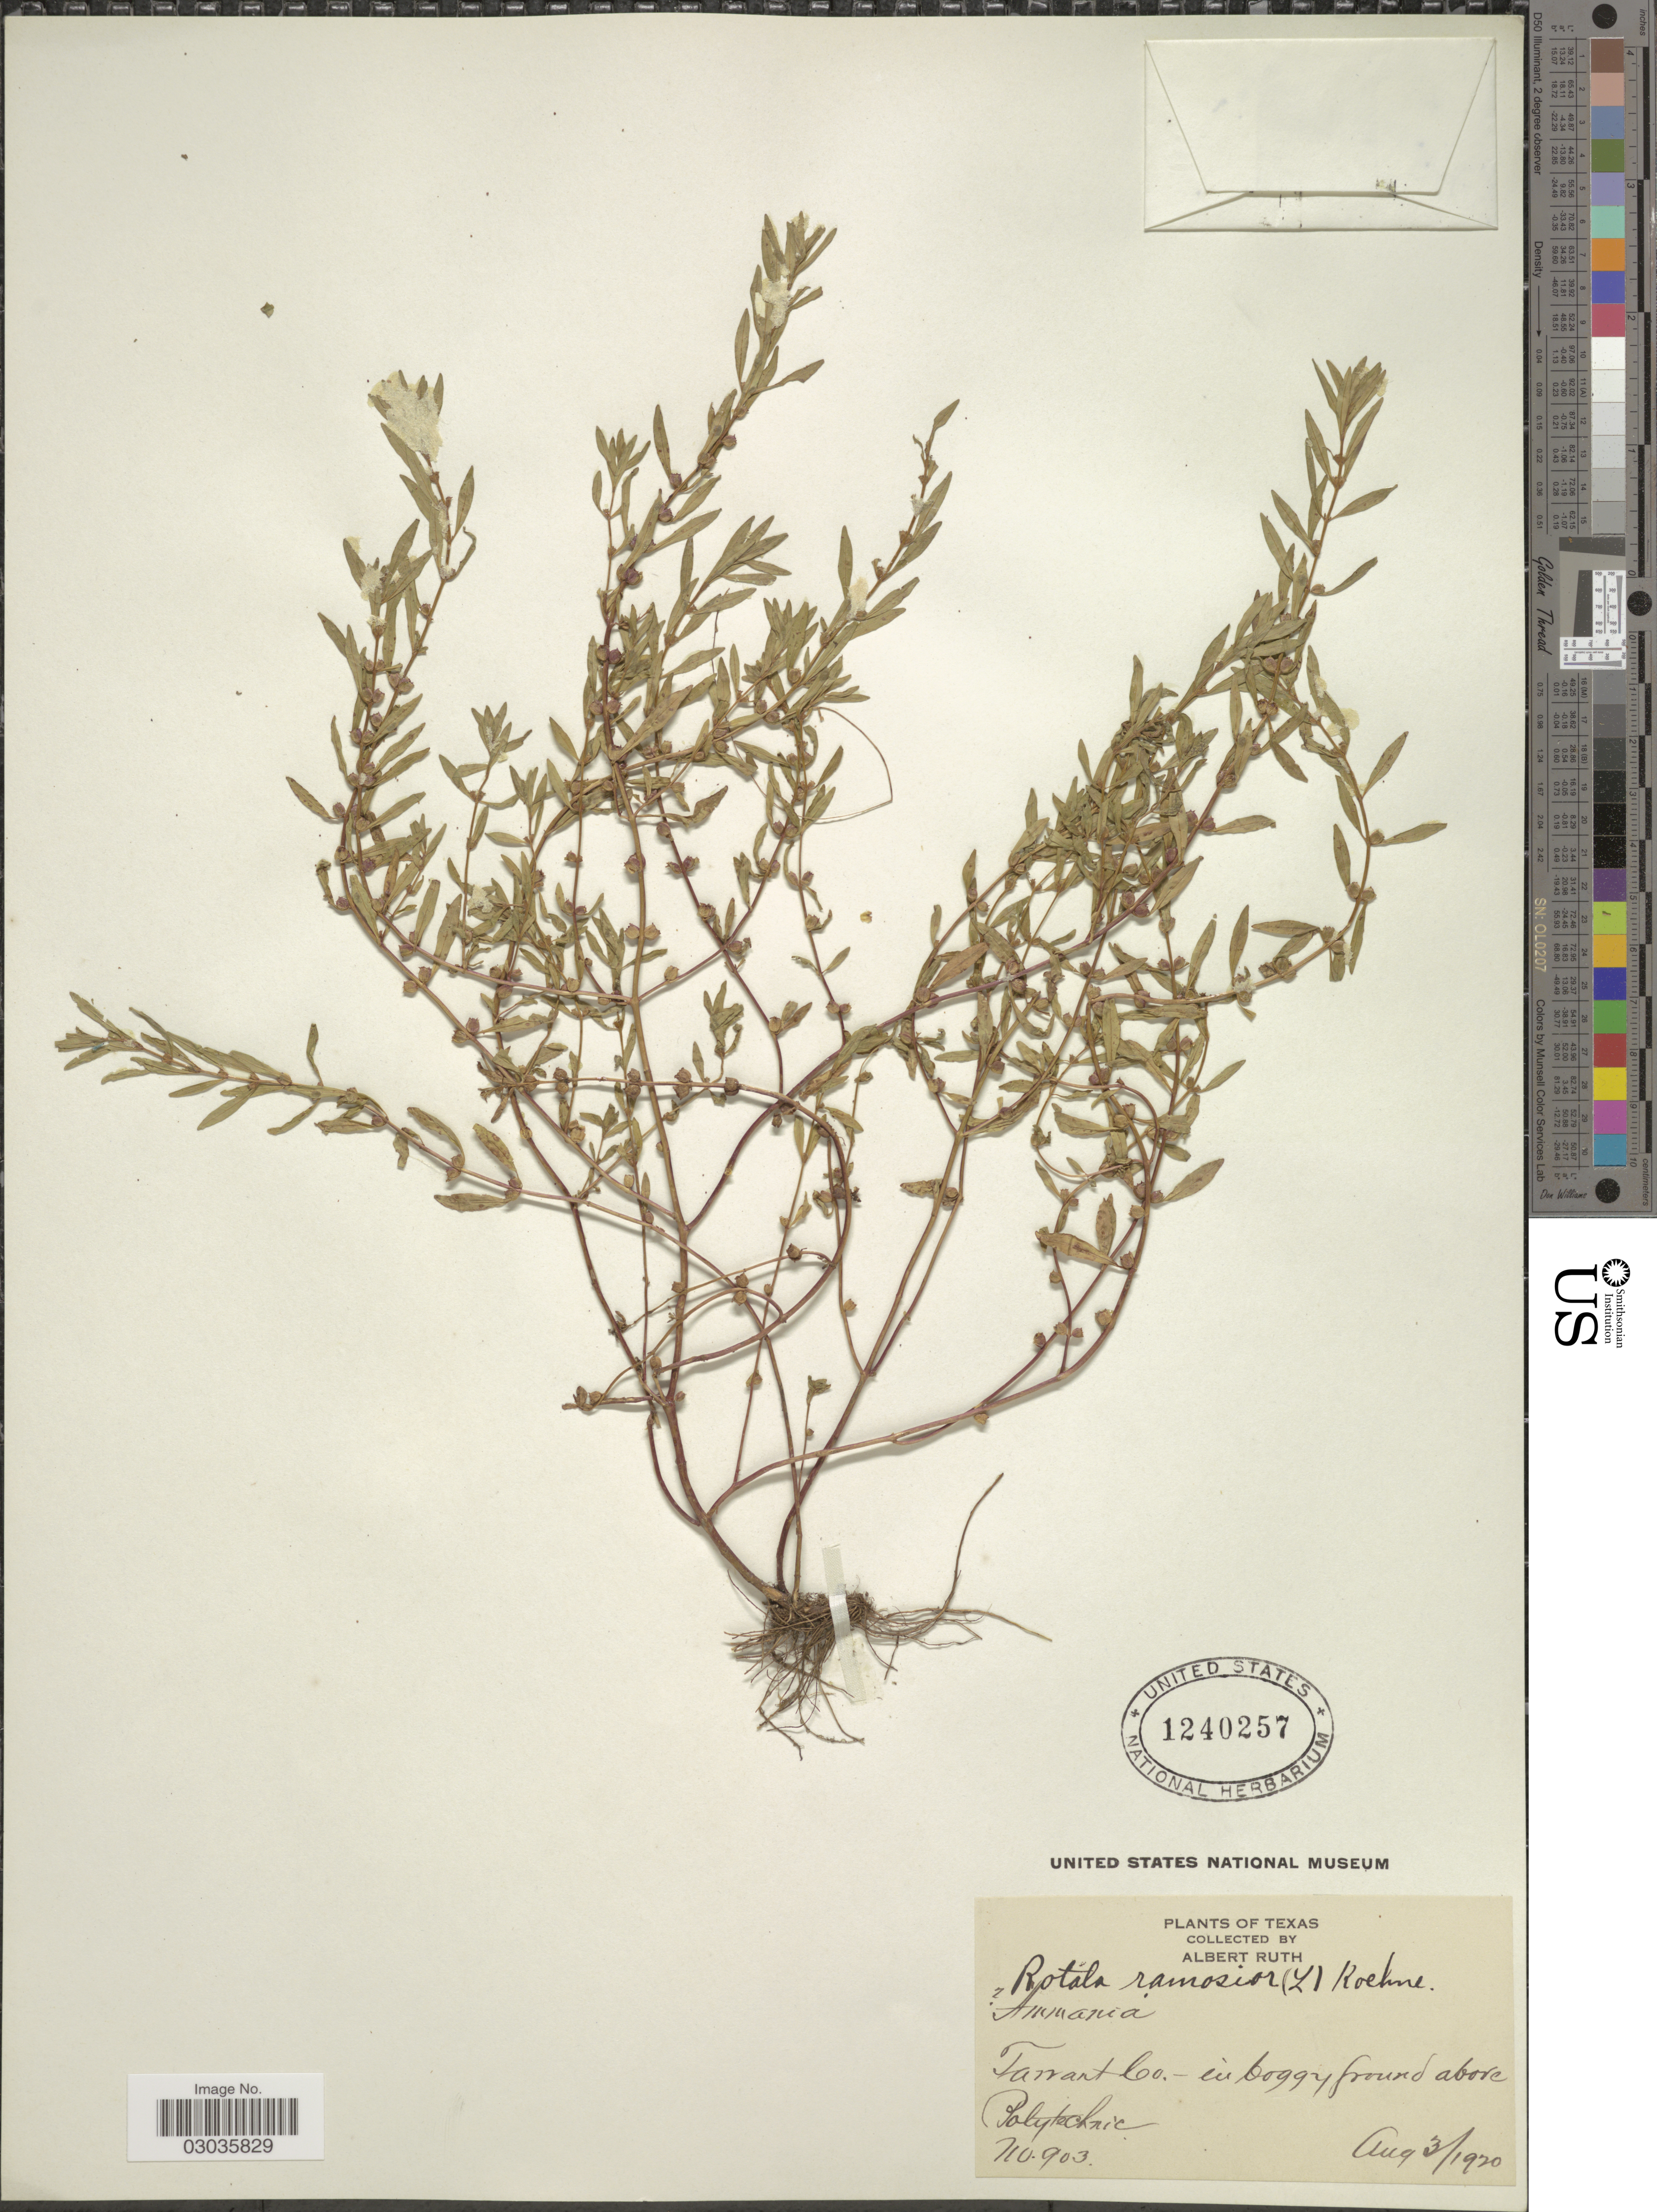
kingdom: Plantae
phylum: Tracheophyta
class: Magnoliopsida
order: Myrtales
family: Lythraceae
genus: Rotala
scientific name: Rotala ramosior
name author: (L.) Koehne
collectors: A. Ruth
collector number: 903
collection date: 1920-08-03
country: United States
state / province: Texas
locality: Tarrant Co. - in boggy ground above Polytechnic.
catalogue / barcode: US 1240257